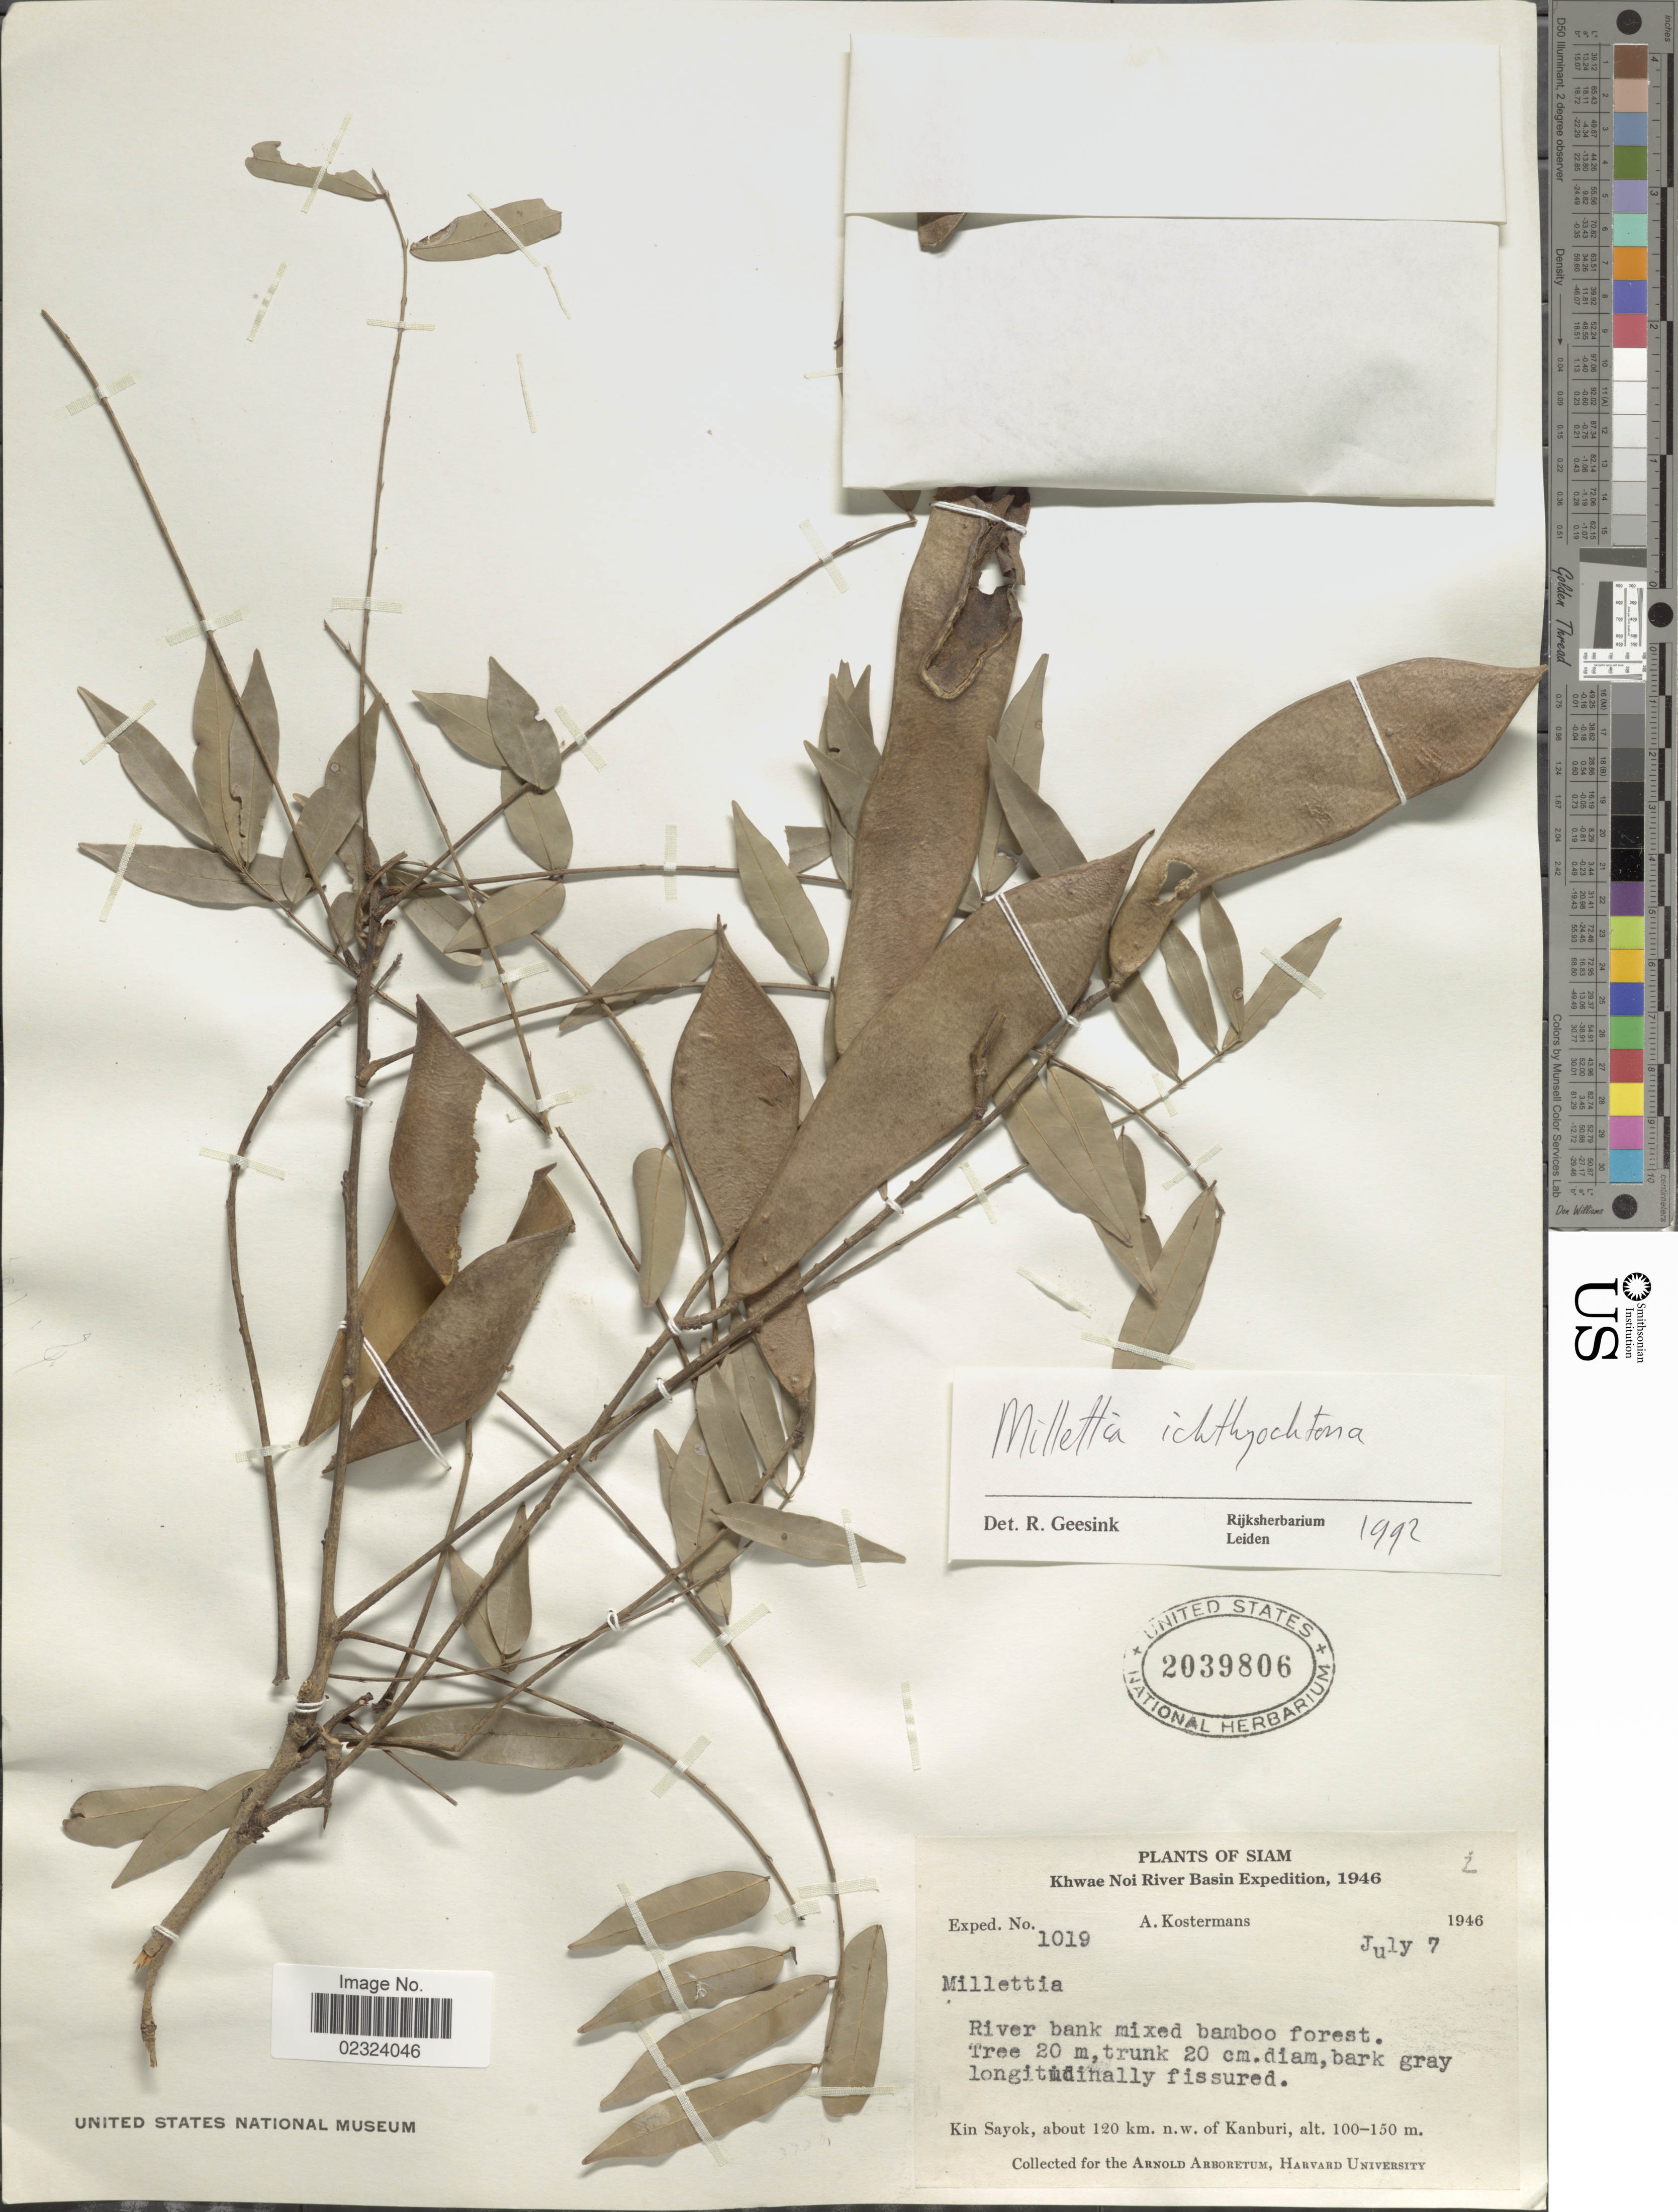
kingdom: Plantae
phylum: Tracheophyta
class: Magnoliopsida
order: Fabales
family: Fabaceae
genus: Huchimingia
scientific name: Huchimingia ichthyochotona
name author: (Drake) Z.Q. Song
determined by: Strong, Mark T., (BOT), Smithsonian Institution - National Museum of Natural History (UNITED STATES)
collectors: A. J. G. Kostermans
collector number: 1019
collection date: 1946-07-07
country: Thailand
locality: Siam. Khwae Noi River Basin. Kin Sayok about 120 km. n.w. of Kanburi.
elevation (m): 100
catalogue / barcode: US 2039806